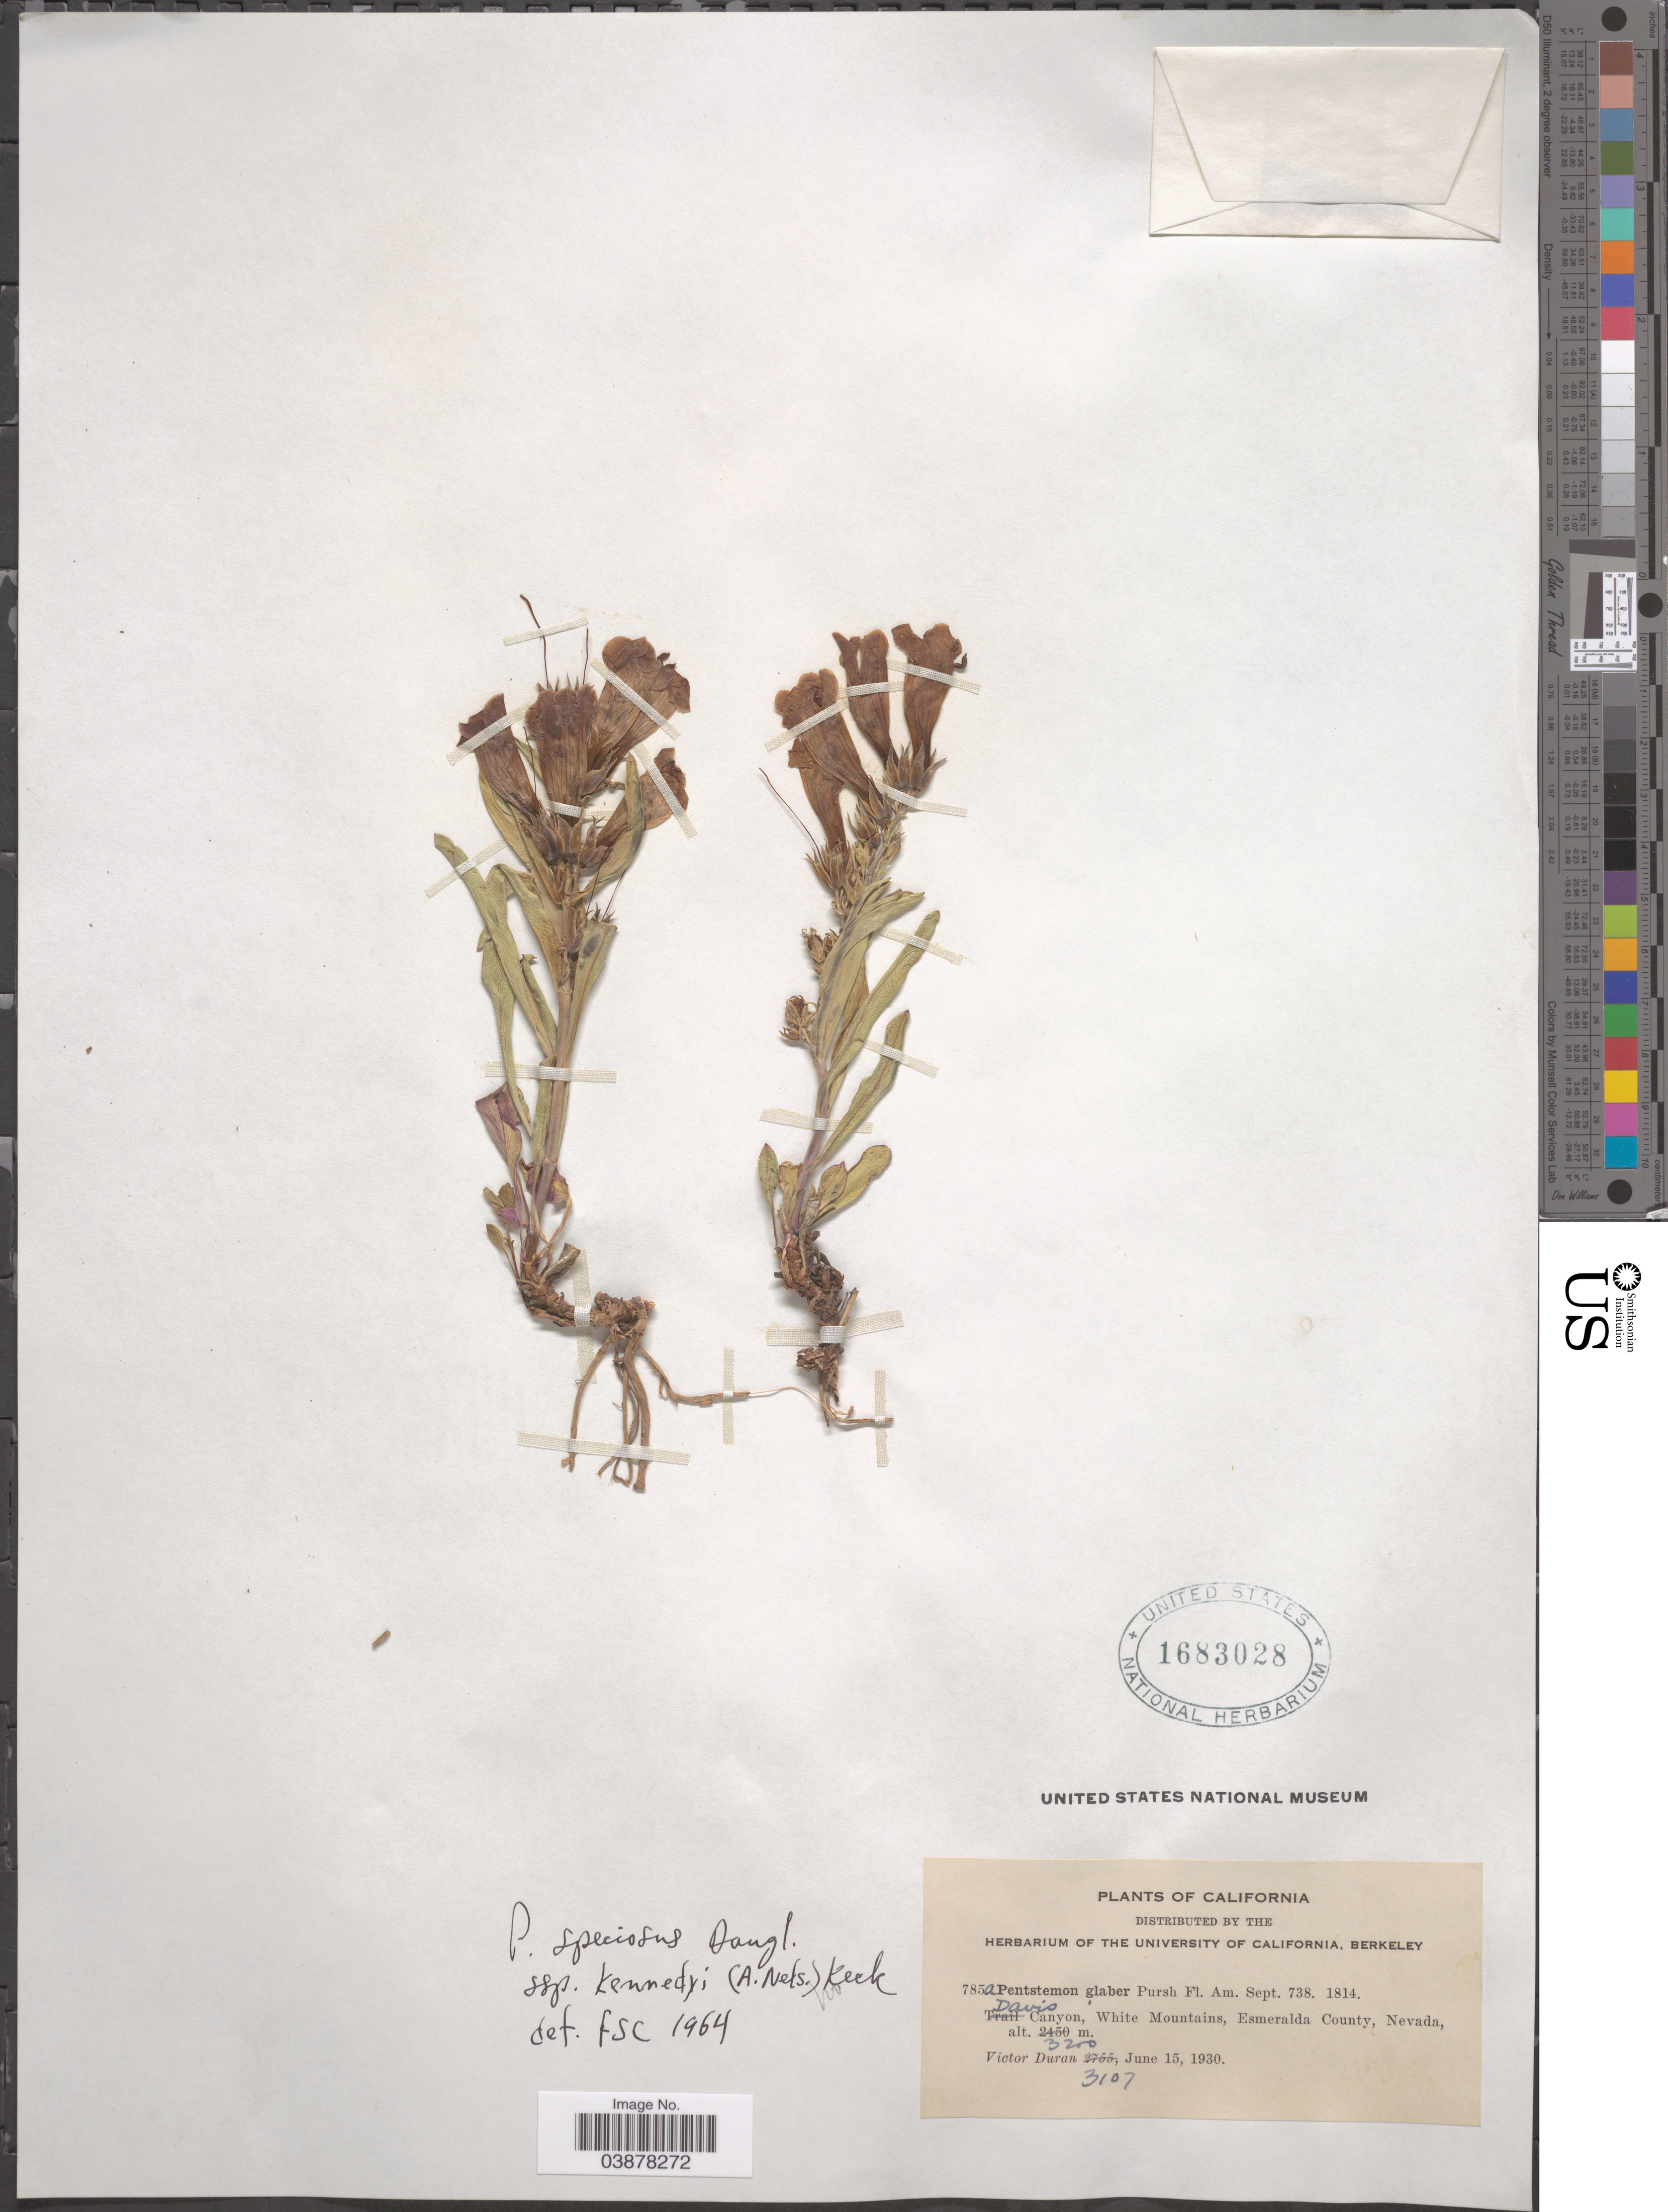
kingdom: Plantae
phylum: Tracheophyta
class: Magnoliopsida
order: Lamiales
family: Plantaginaceae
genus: Penstemon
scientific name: Penstemon speciosus subsp. kennedyi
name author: (A. Nelson) D.D. Keck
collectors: V. Duran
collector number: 3107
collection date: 1930-06-15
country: United States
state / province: Nevada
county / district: Esmeralda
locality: Davis Canyon, White Mountains, Esmeralda County.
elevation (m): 3200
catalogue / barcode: US 1683028